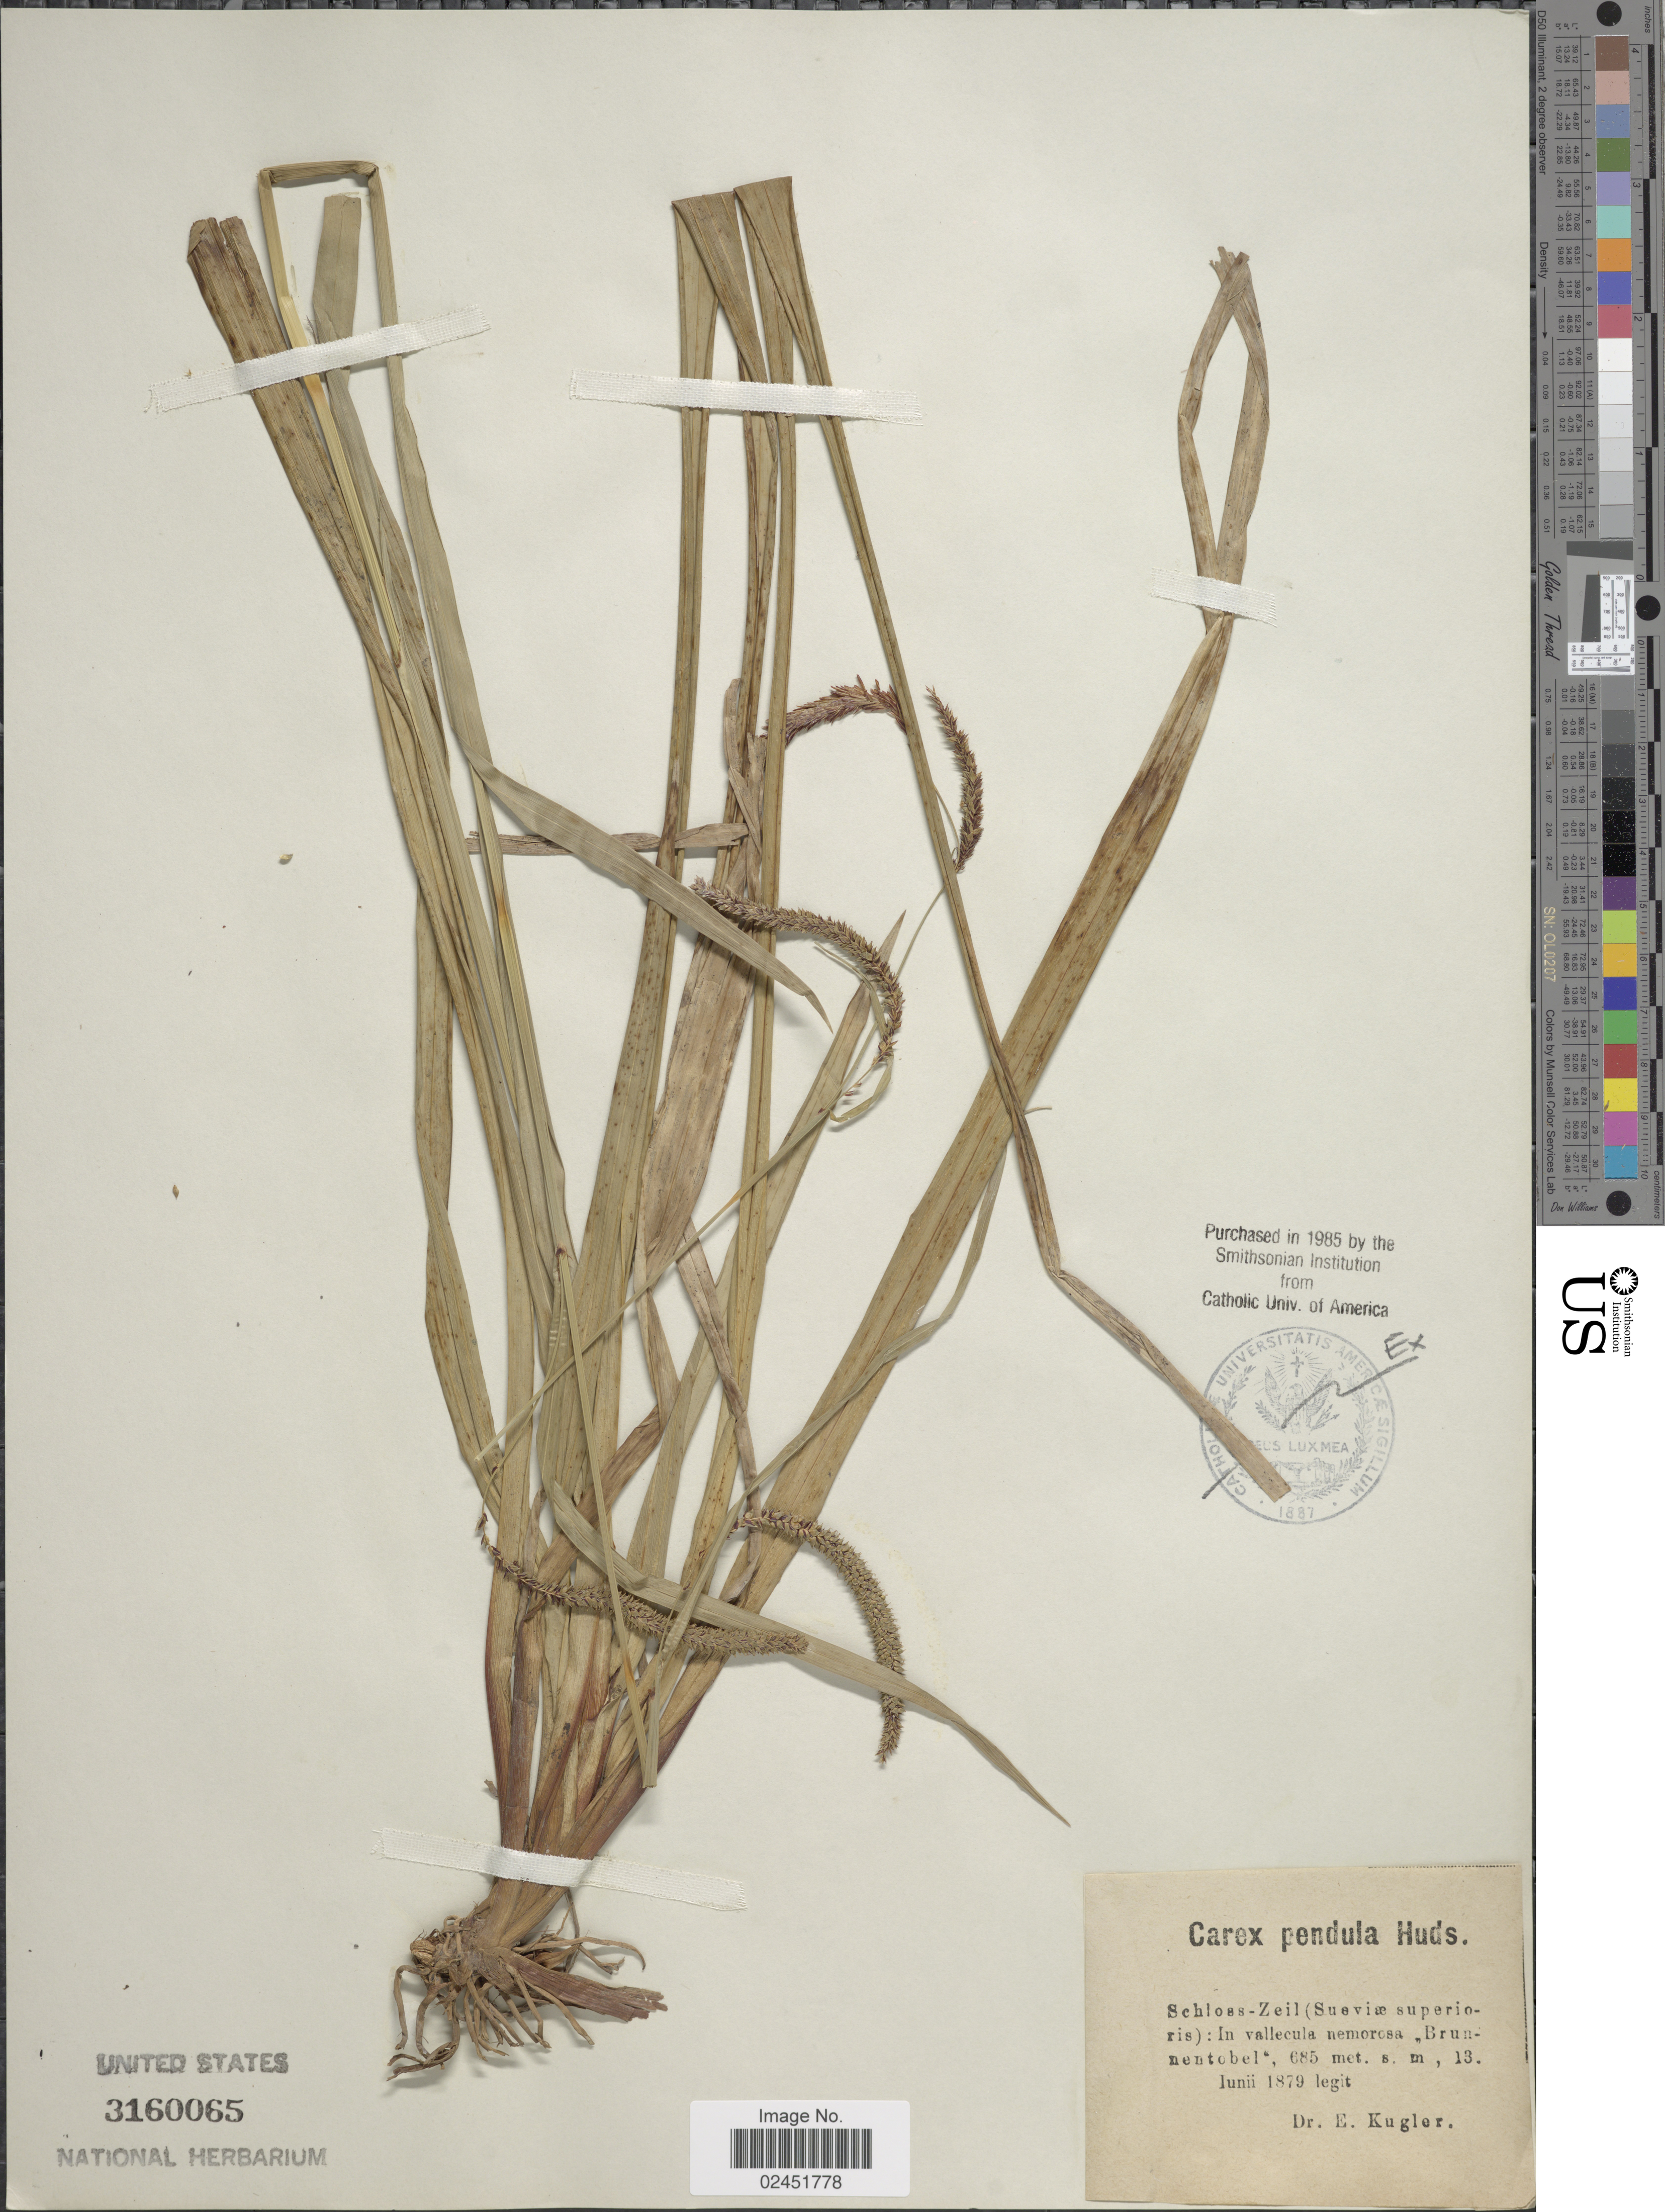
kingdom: Plantae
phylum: Tracheophyta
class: Liliopsida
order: Poales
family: Cyperaceae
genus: Carex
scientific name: Carex pendula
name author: Huds.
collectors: E. Kugler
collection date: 1879-06-13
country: Germany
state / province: Baden-Württemberg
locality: Schloes-Zeil (Sueviae superioris): In vallecula nemorosa Brunnentobel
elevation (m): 685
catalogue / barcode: US 3160065